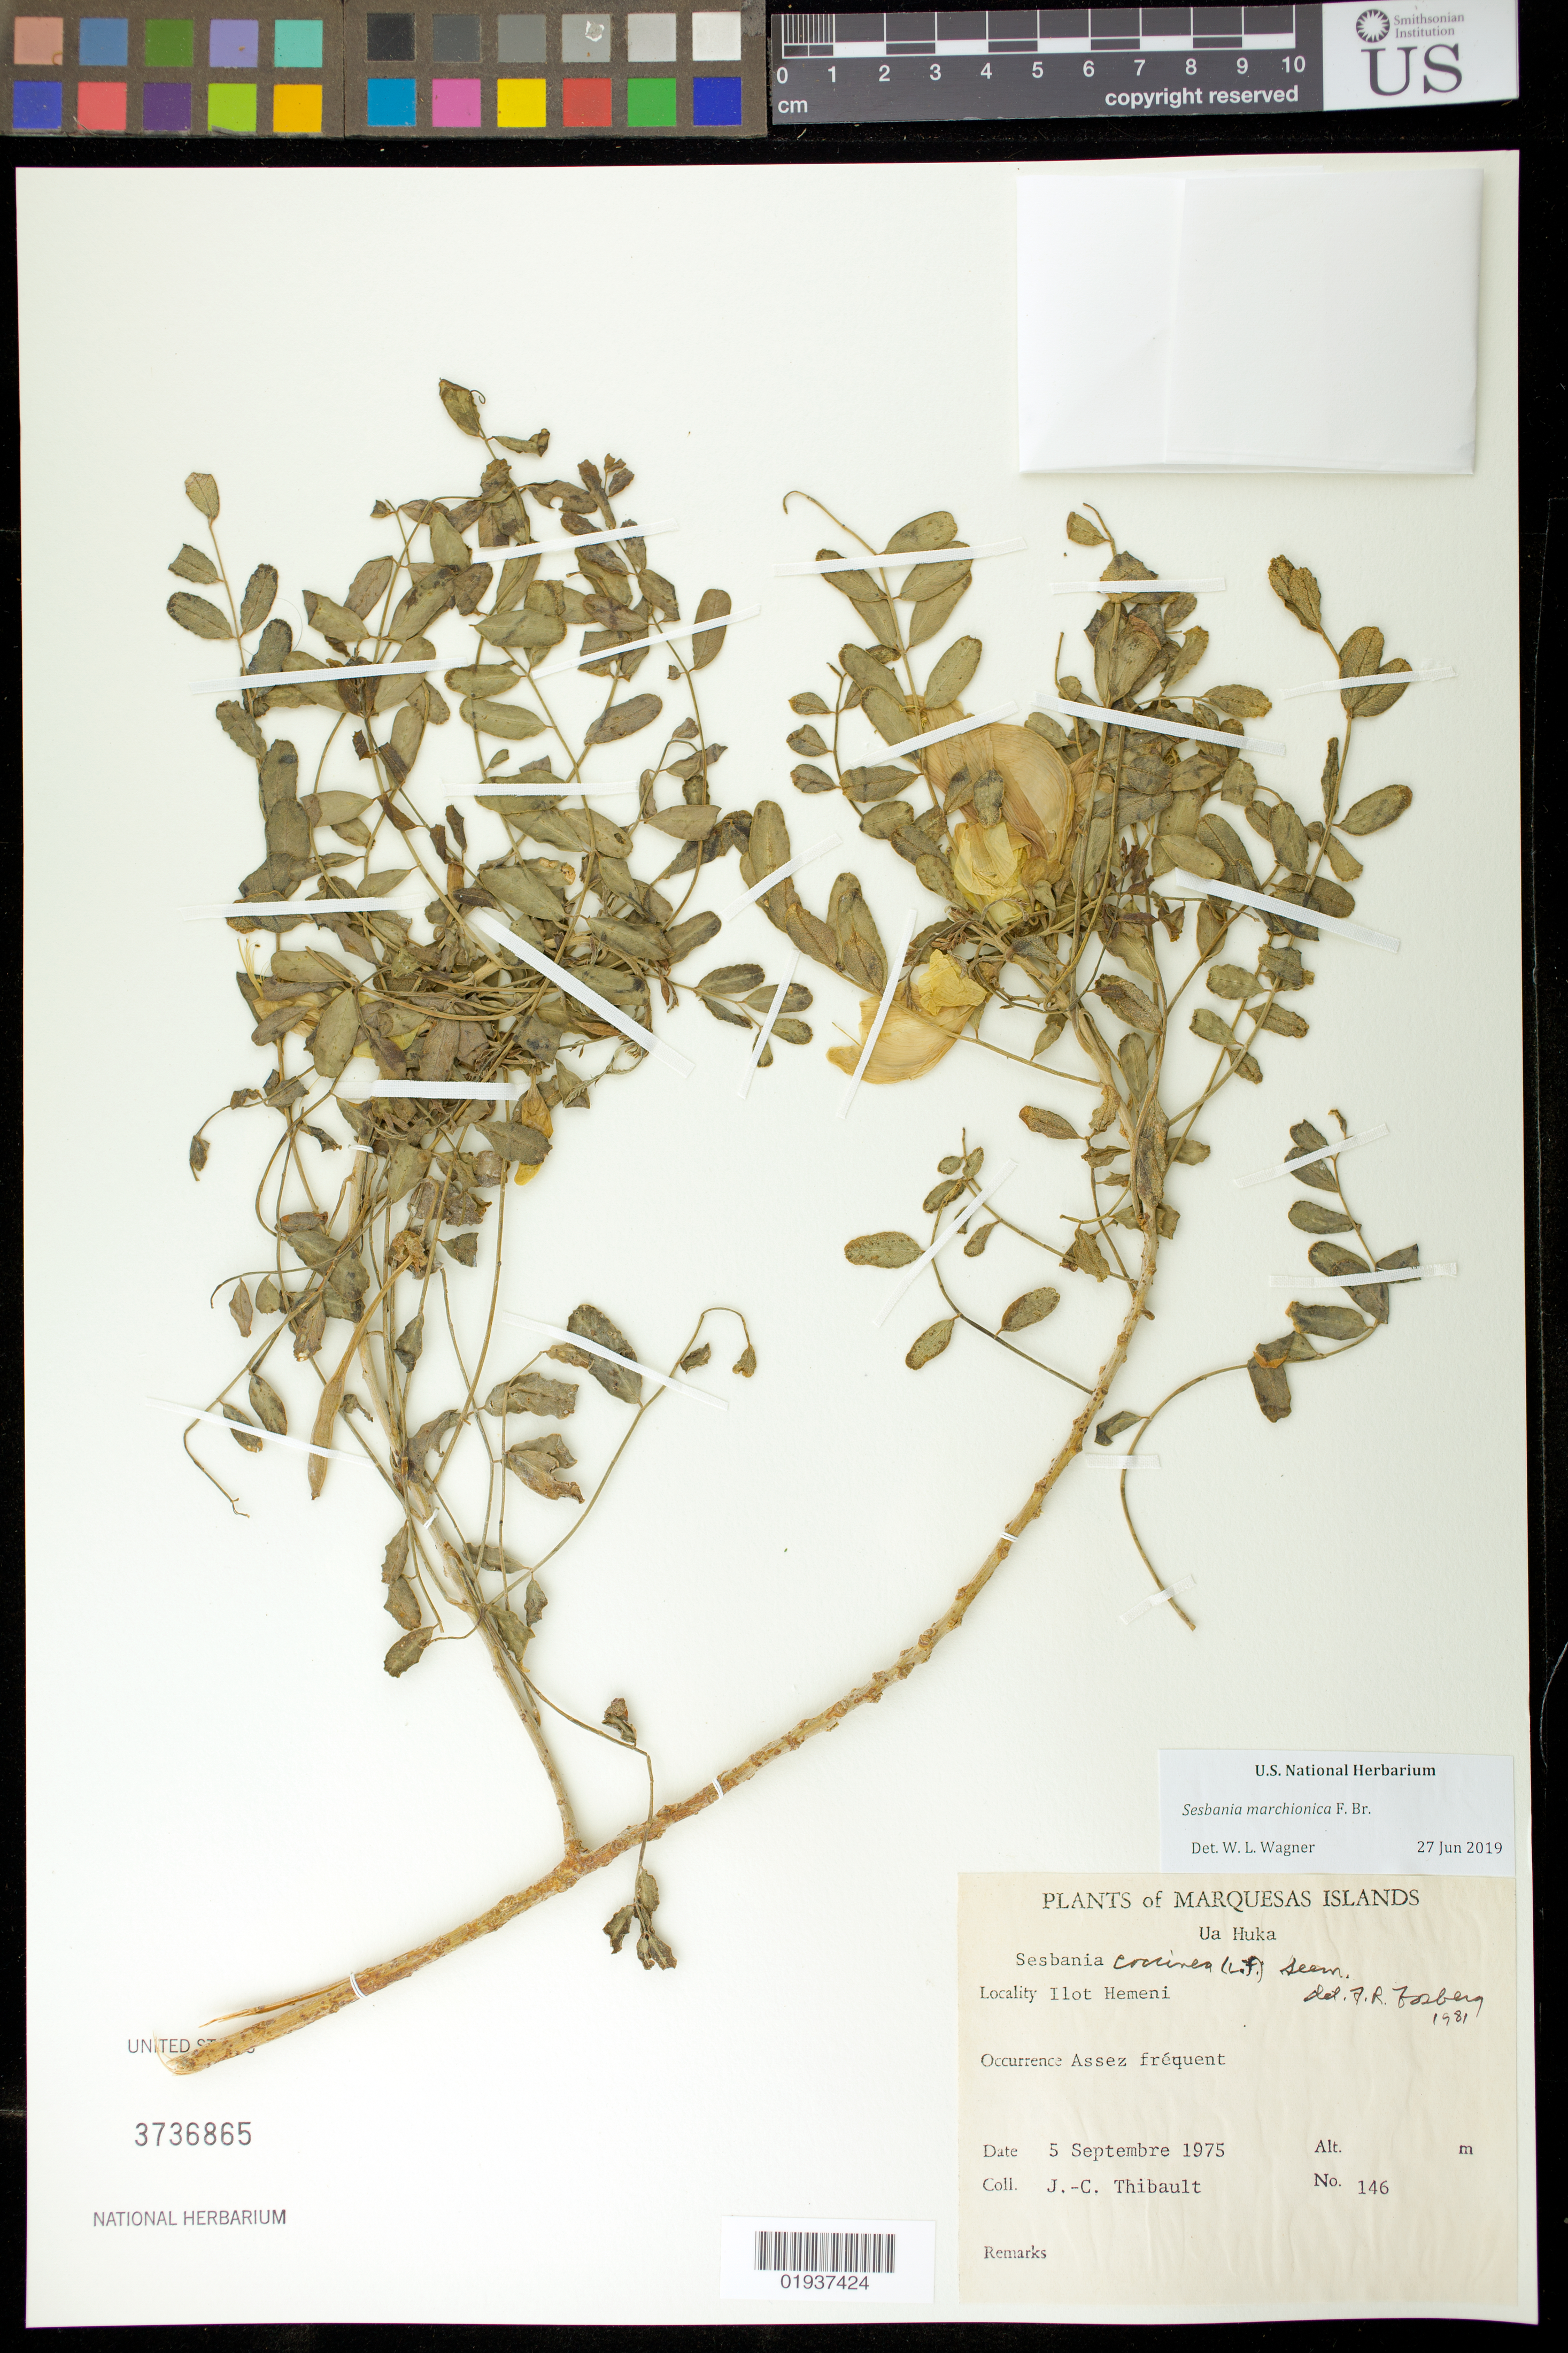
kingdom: Plantae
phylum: Tracheophyta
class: Magnoliopsida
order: Fabales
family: Fabaceae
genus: Sesbania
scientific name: Sesbania marchionica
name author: F. Br.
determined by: Wagner, W. L., (BOT), Smithsonian Institution - National Museum of Natural History (UNITED STATES)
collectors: J. Thibault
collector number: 146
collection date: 1975-09-05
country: French Polynesia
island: Ua Huka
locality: Ilot Hemeni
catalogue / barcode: US 3736865